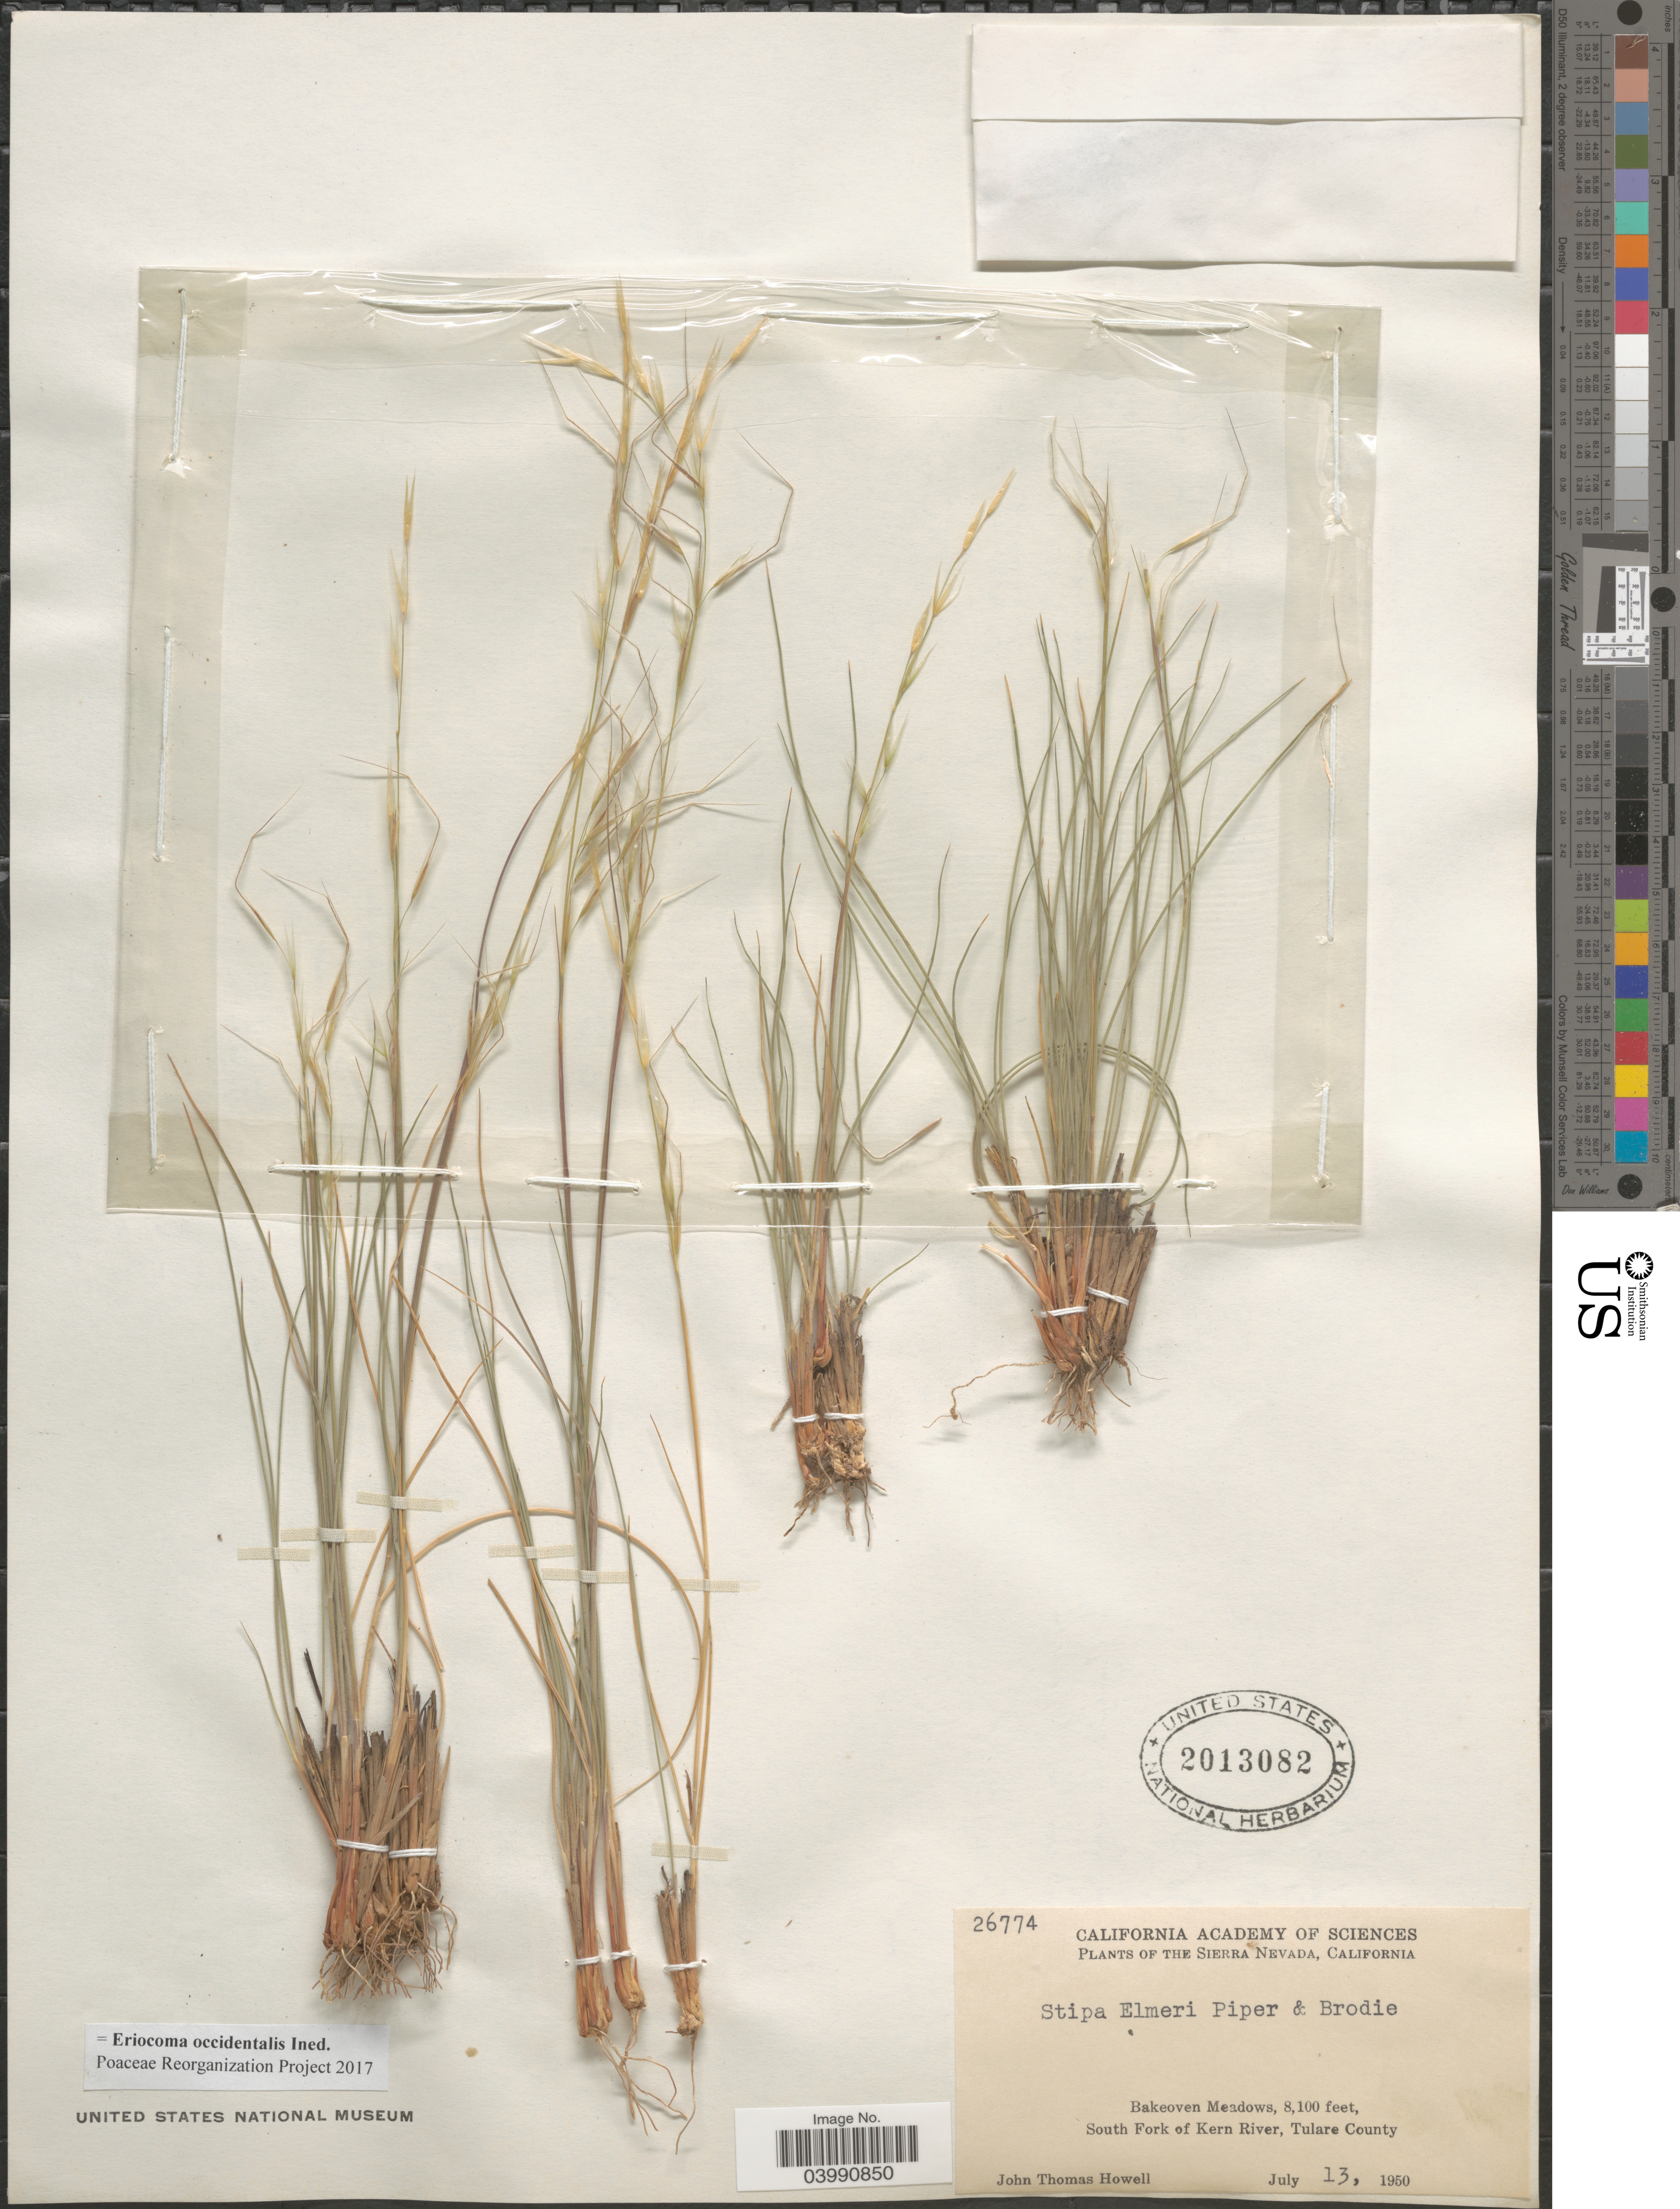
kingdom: Plantae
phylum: Tracheophyta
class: Liliopsida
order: Poales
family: Poaceae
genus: Eriocoma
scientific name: Eriocoma occidentalis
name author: (Thurb. ex S. Watson) Romasch.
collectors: J. T. Howell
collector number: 26774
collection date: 1950-07-13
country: United States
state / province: California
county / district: Tulare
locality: The Sierra Nevada. Bakeoven Meadows, South Fork of Kern River, Tulare County.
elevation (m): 2469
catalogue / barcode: US 2013082